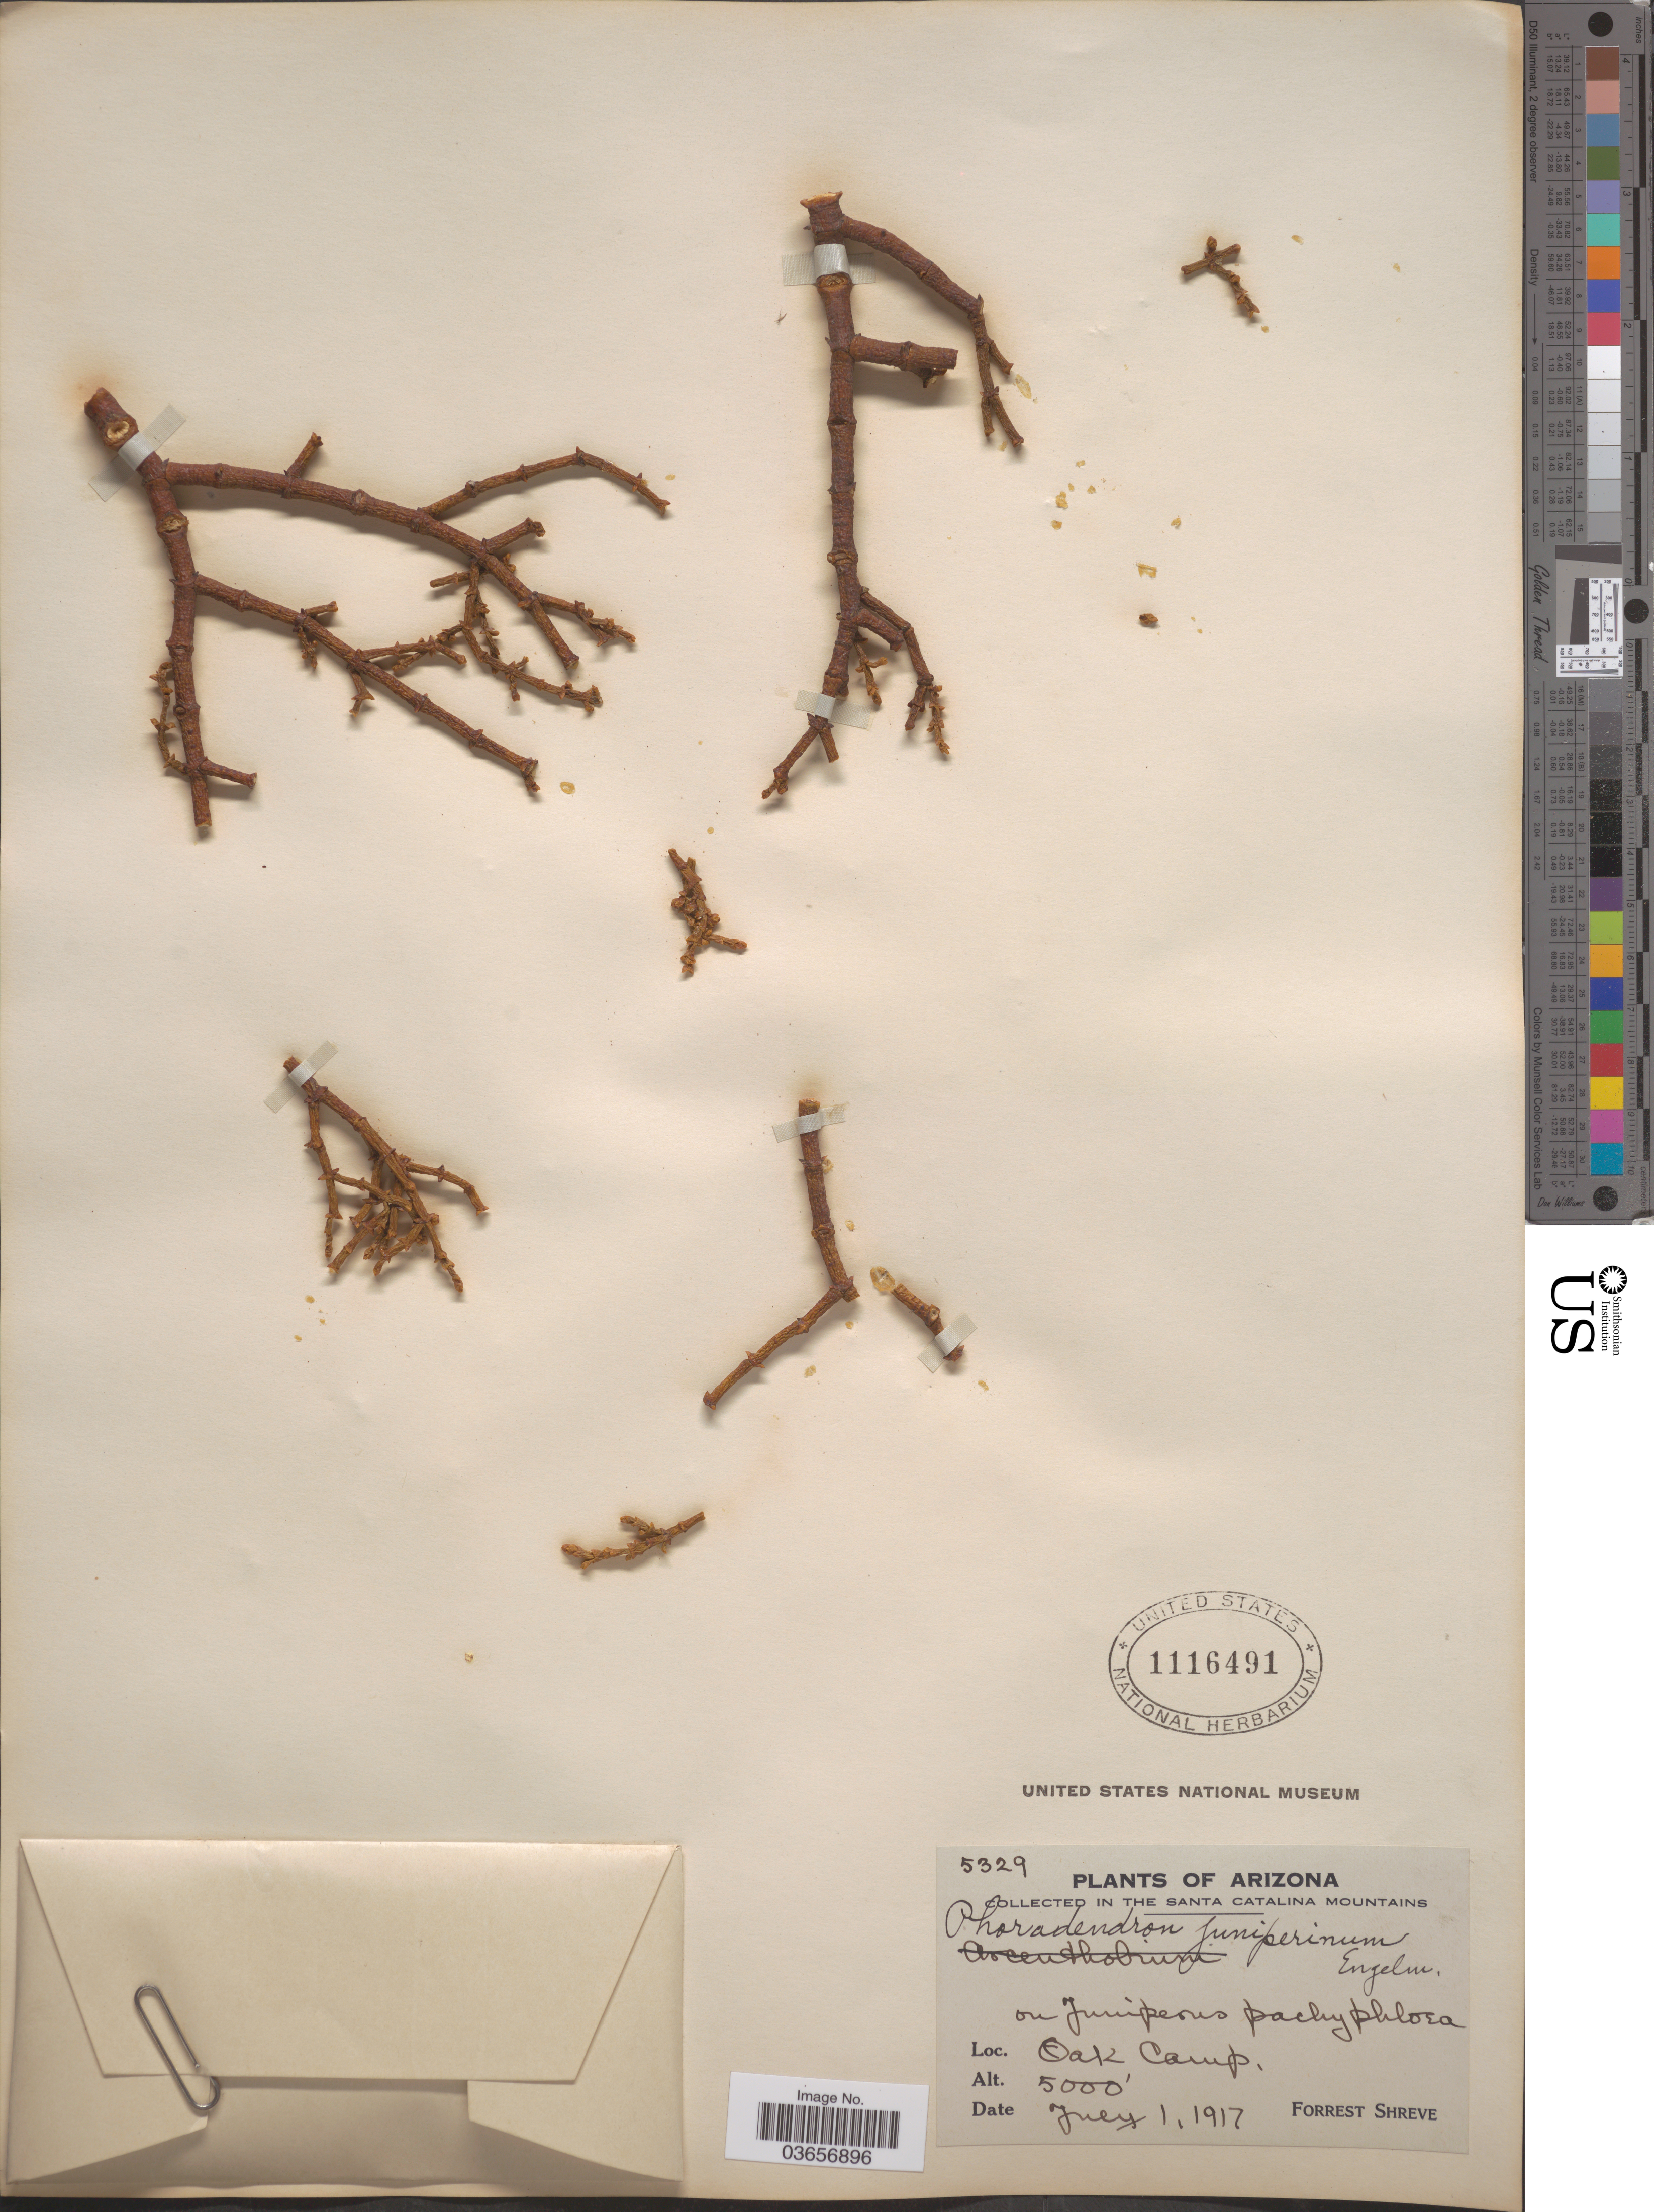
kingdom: Plantae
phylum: Tracheophyta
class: Magnoliopsida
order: Santalales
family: Viscaceae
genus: Phoradendron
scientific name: Phoradendron juniperinum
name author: Engelm. ex A. Gray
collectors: F. Shreve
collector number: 5329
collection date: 1917-07-01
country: United States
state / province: Arizona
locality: In the Santa Catalina Mountains. Oak Camp.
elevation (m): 1524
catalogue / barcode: US 1116491